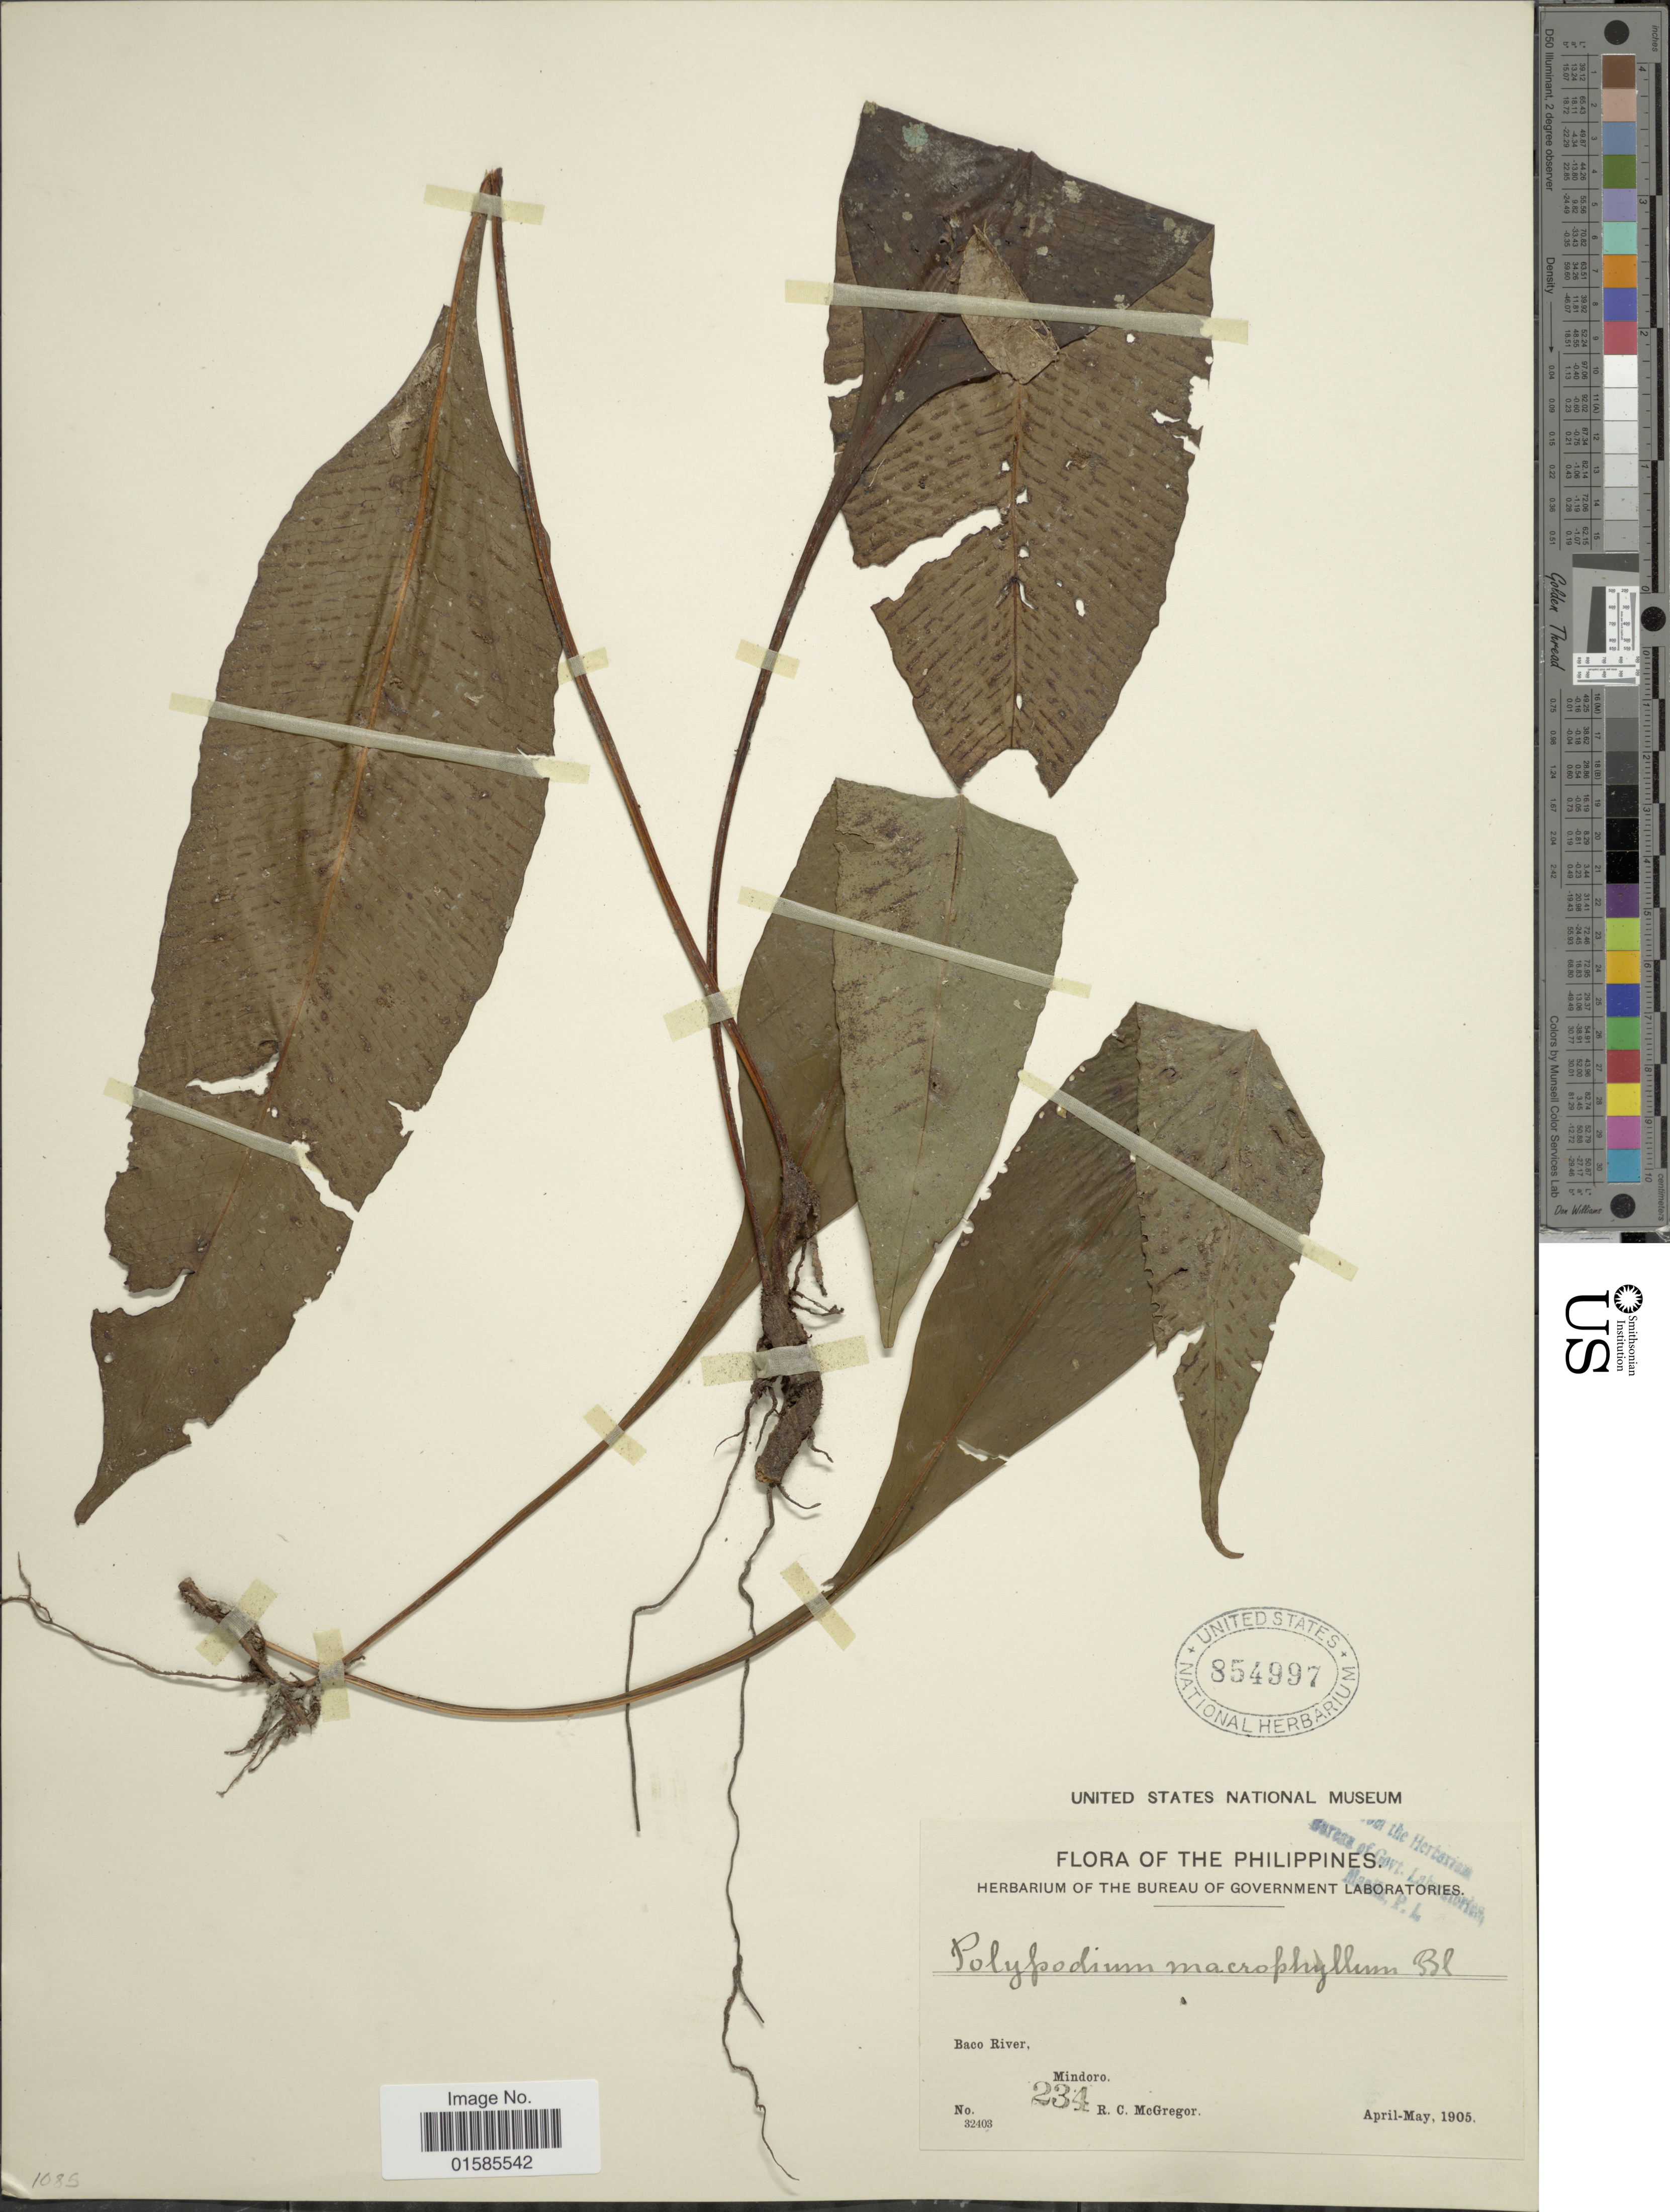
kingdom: Plantae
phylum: Tracheophyta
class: Polypodiopsida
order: Polypodiales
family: Polypodiaceae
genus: Leptochilus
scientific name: Leptochilus macrophyllus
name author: (Blume) Noot.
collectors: R. C. McGregor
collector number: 234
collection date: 1905-04/1905-05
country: Philippines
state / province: Mimaropa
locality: The Philippines, Baco River, Mindoro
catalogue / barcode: US 854997